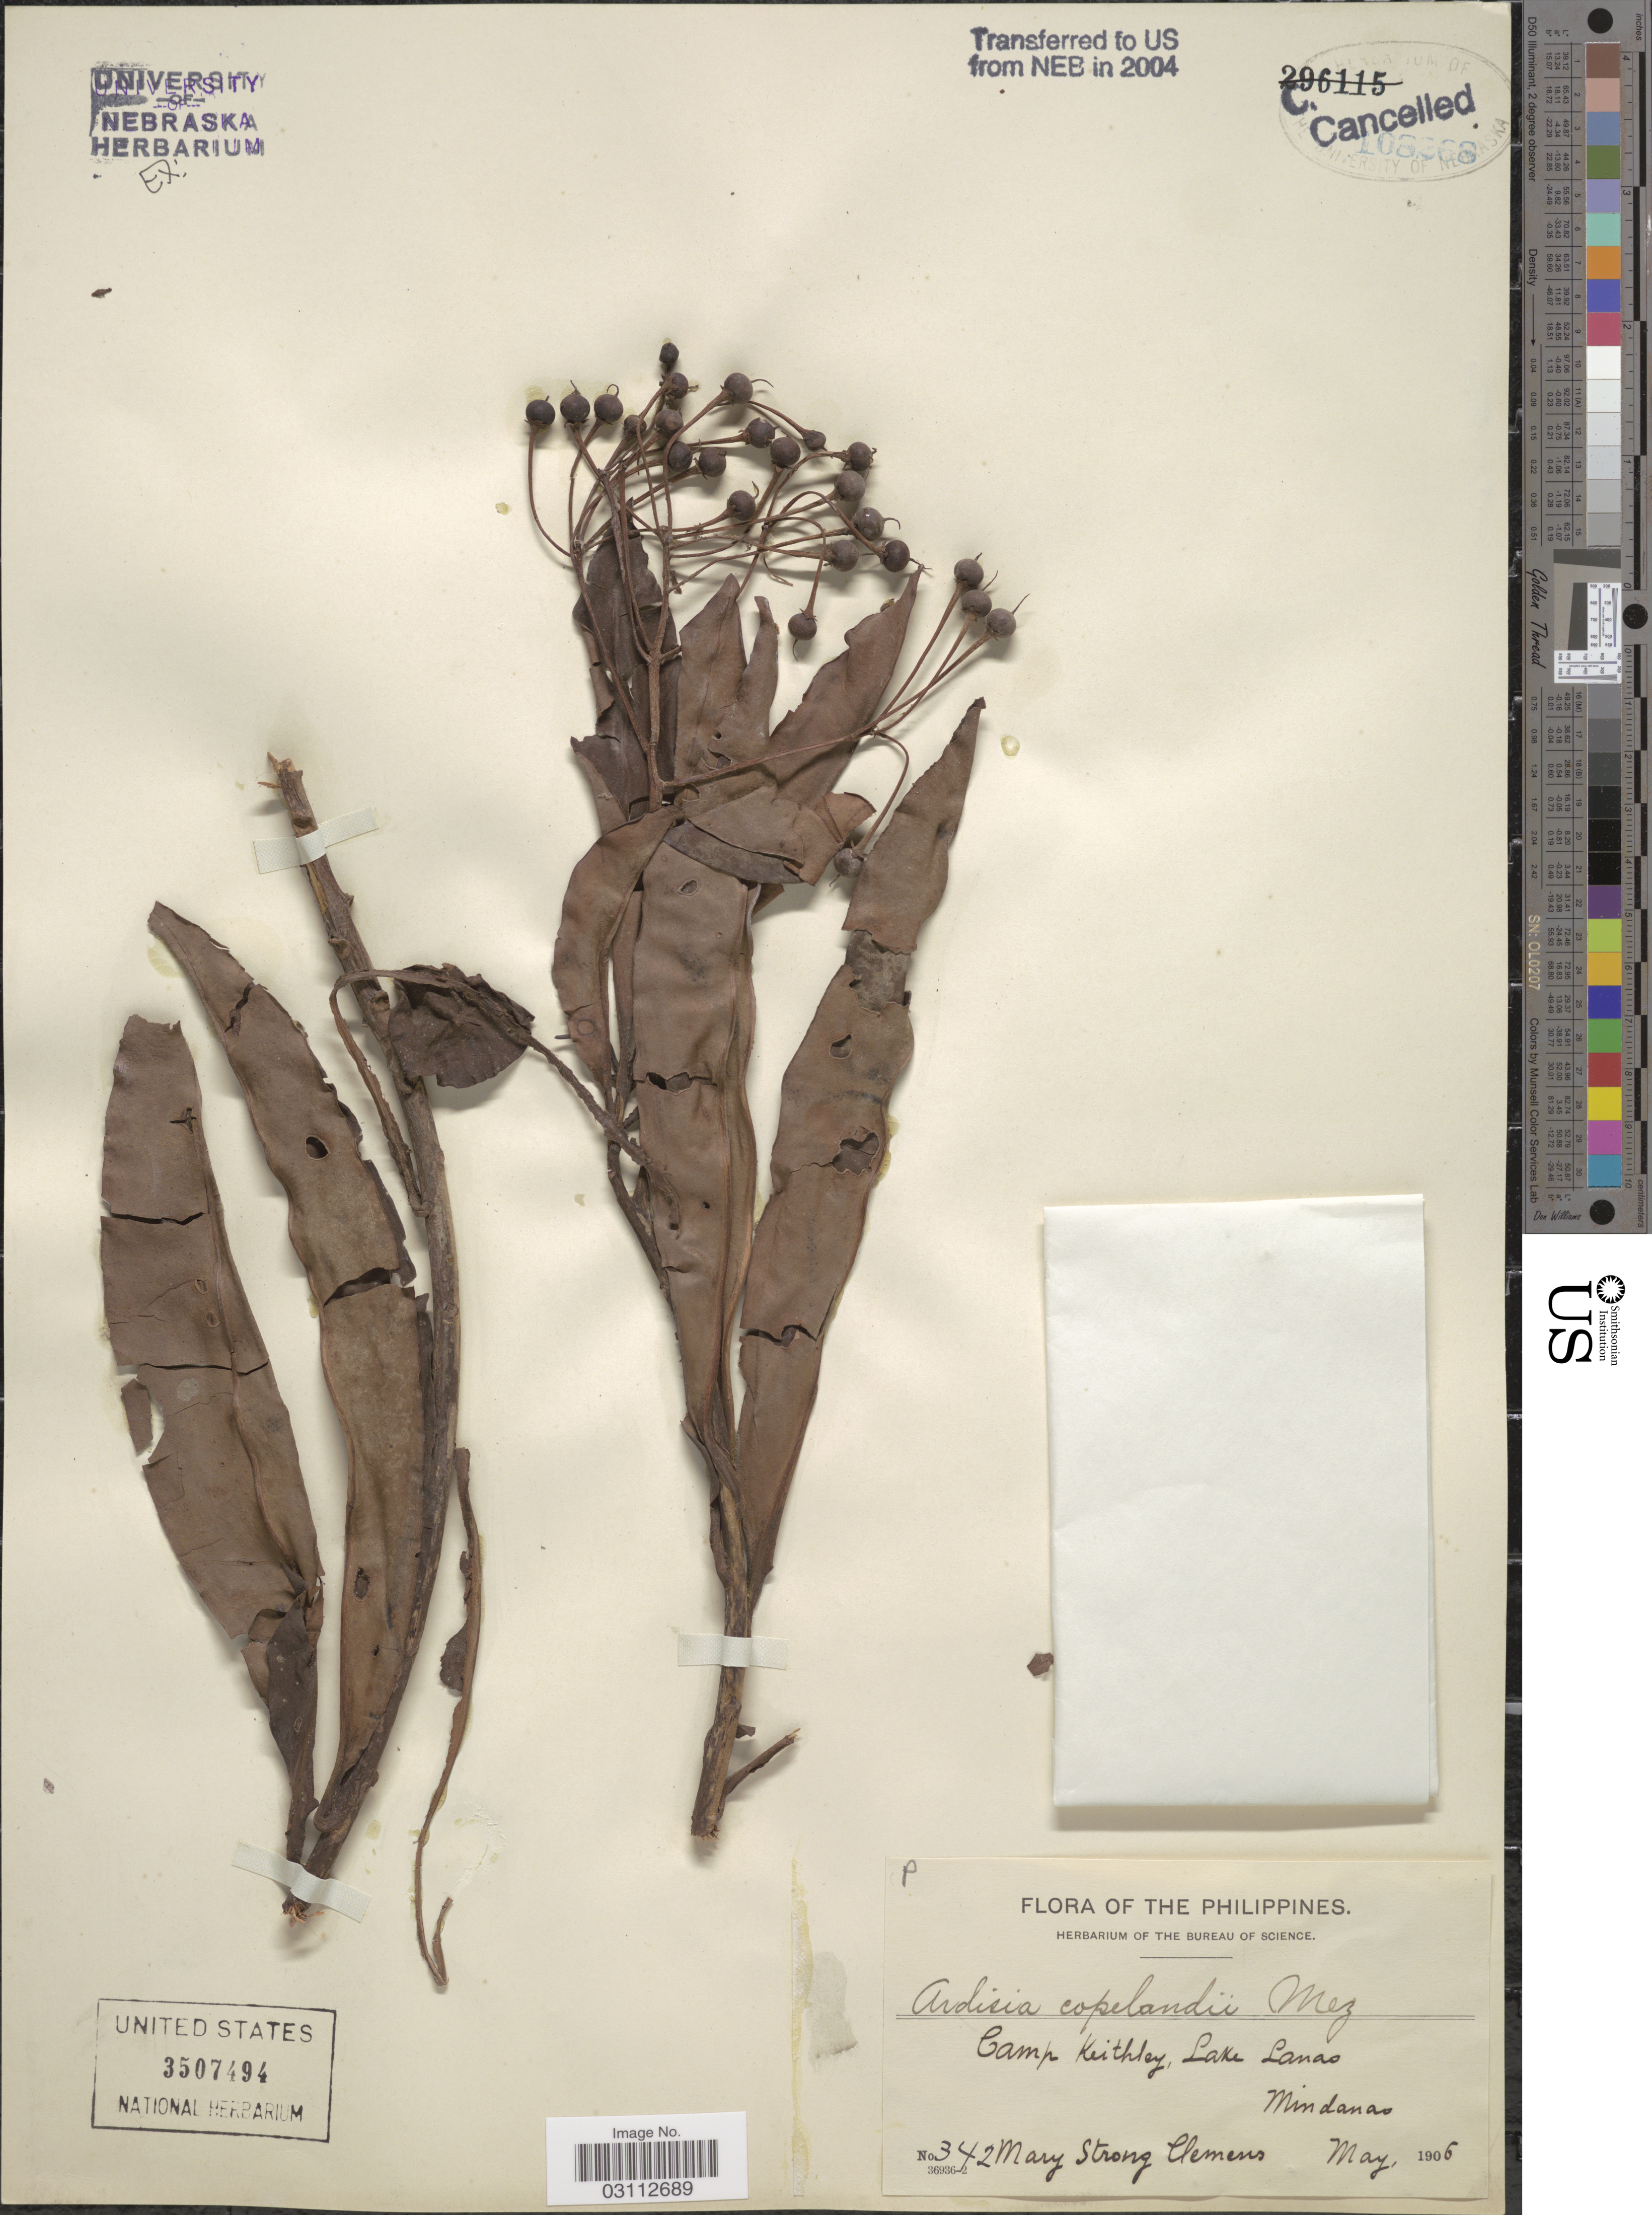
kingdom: Plantae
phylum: Tracheophyta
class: Magnoliopsida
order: Ericales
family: Primulaceae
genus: Ardisia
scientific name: Ardisia copelandii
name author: Mez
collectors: M. S. Clemens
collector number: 342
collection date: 1906-05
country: Philippines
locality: Camp Keithley, Lake Lanao, Mindanao.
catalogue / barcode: US 3507494